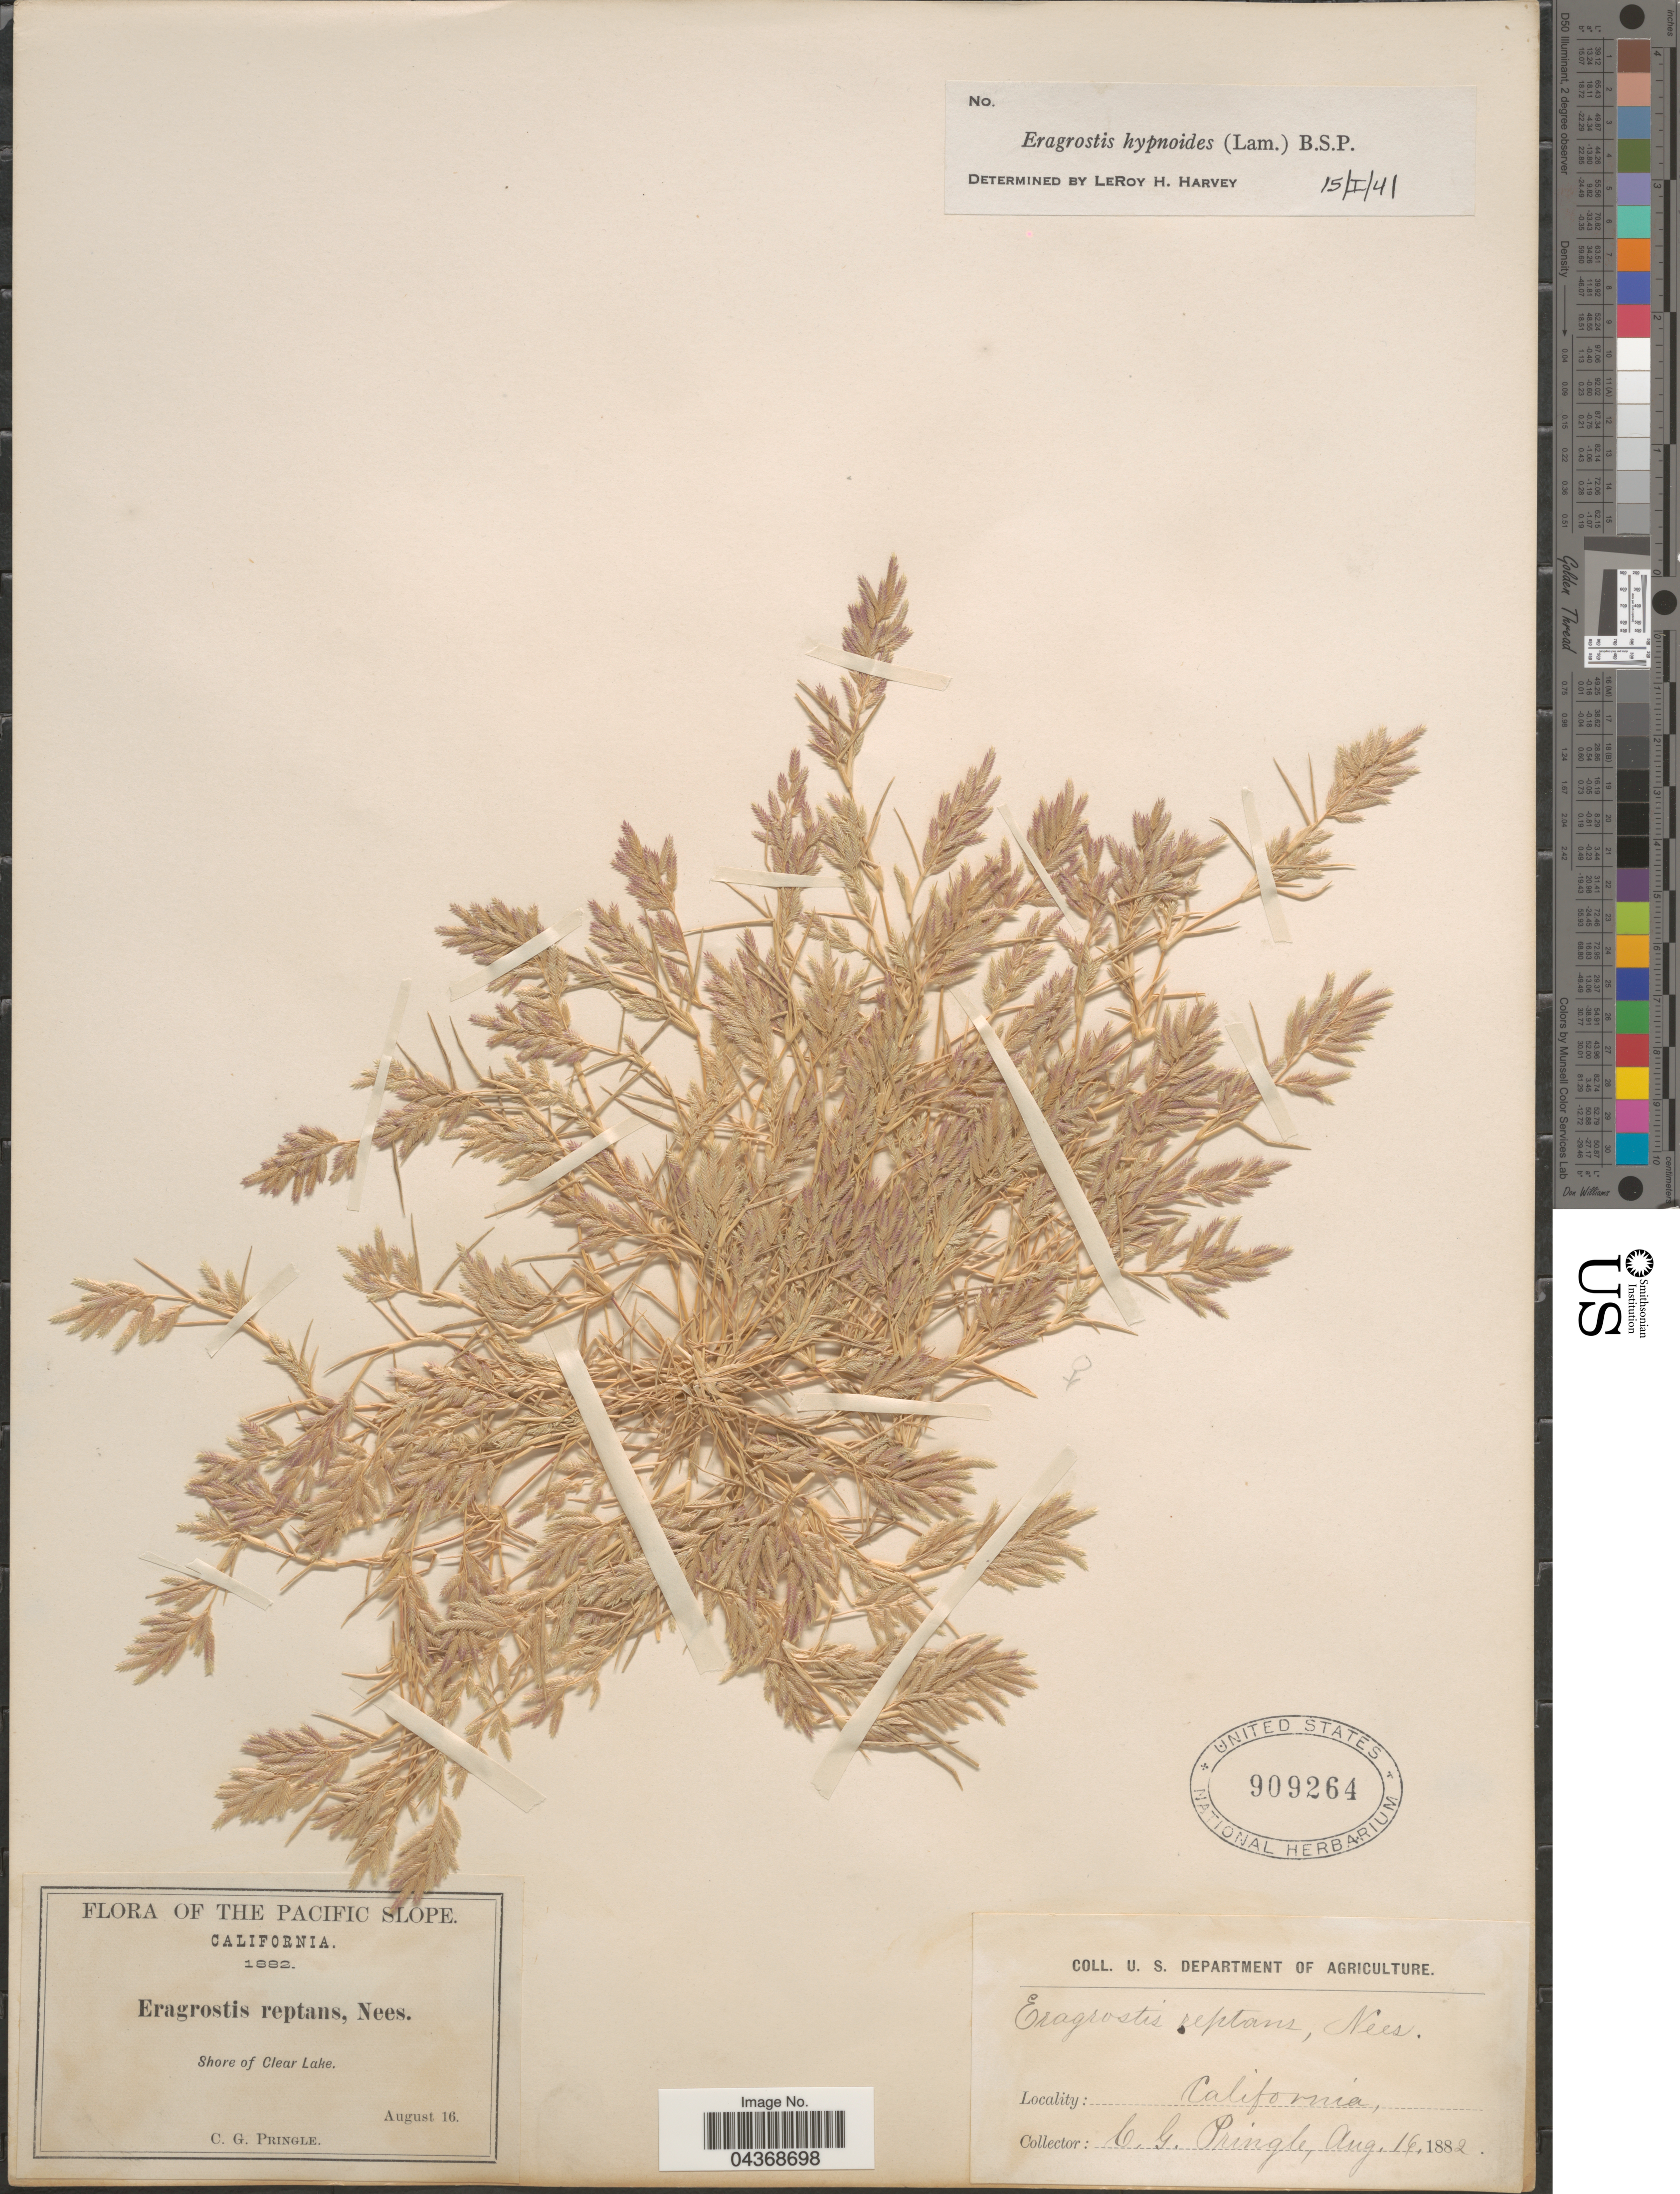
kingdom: Plantae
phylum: Tracheophyta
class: Liliopsida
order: Poales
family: Poaceae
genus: Eragrostis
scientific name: Eragrostis hypnoides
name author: (Lam.) Britton, Stearns & Poggenb.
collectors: C. G. Pringle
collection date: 1882-08-16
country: United States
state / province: California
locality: The Pacific Slope. Shore of Clear Lake.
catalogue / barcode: US 909264